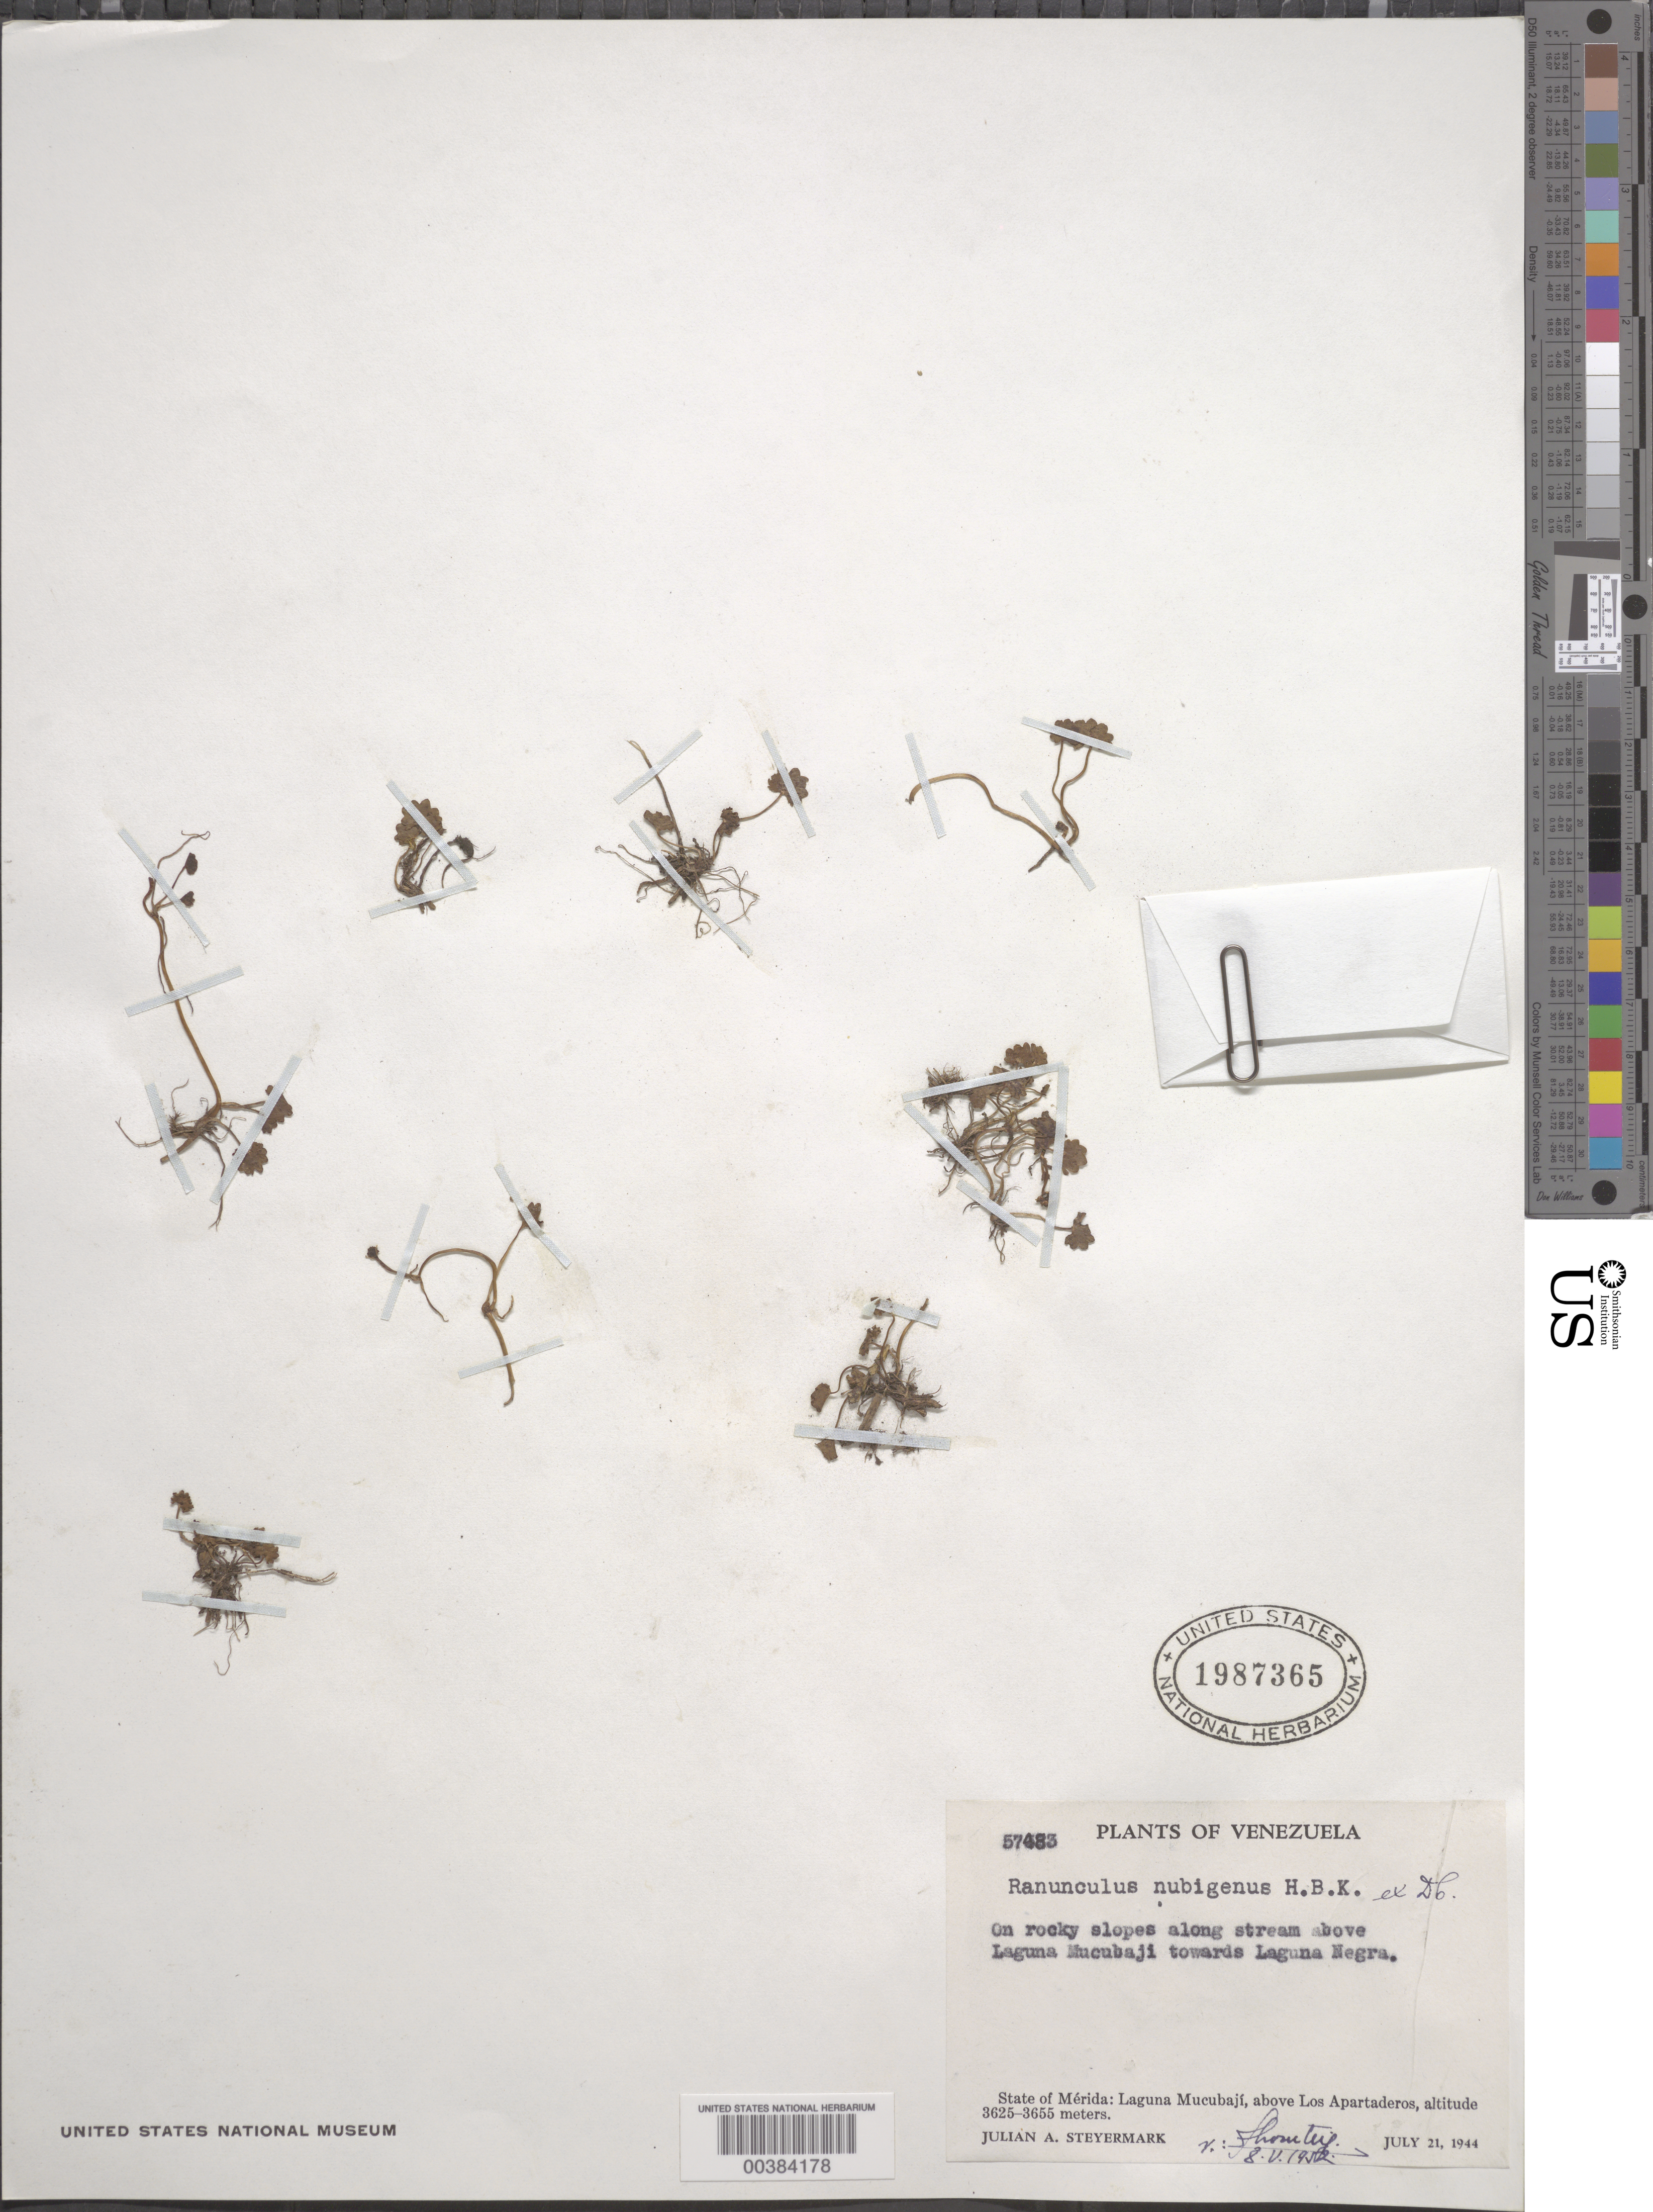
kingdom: Plantae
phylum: Tracheophyta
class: Magnoliopsida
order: Ranunculales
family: Ranunculaceae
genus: Ranunculus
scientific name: Ranunculus nubigenus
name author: Humb. et al. ex DC.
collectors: J. Steyermark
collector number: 57483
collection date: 1944-07-21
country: Venezuela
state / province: Mérida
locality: On rocky slopes along stream above Laguna Mucubaji towards Laguna Negra. Laguna Mucubají, above Los Apartaderos.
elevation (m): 3625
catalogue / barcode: US 1987365